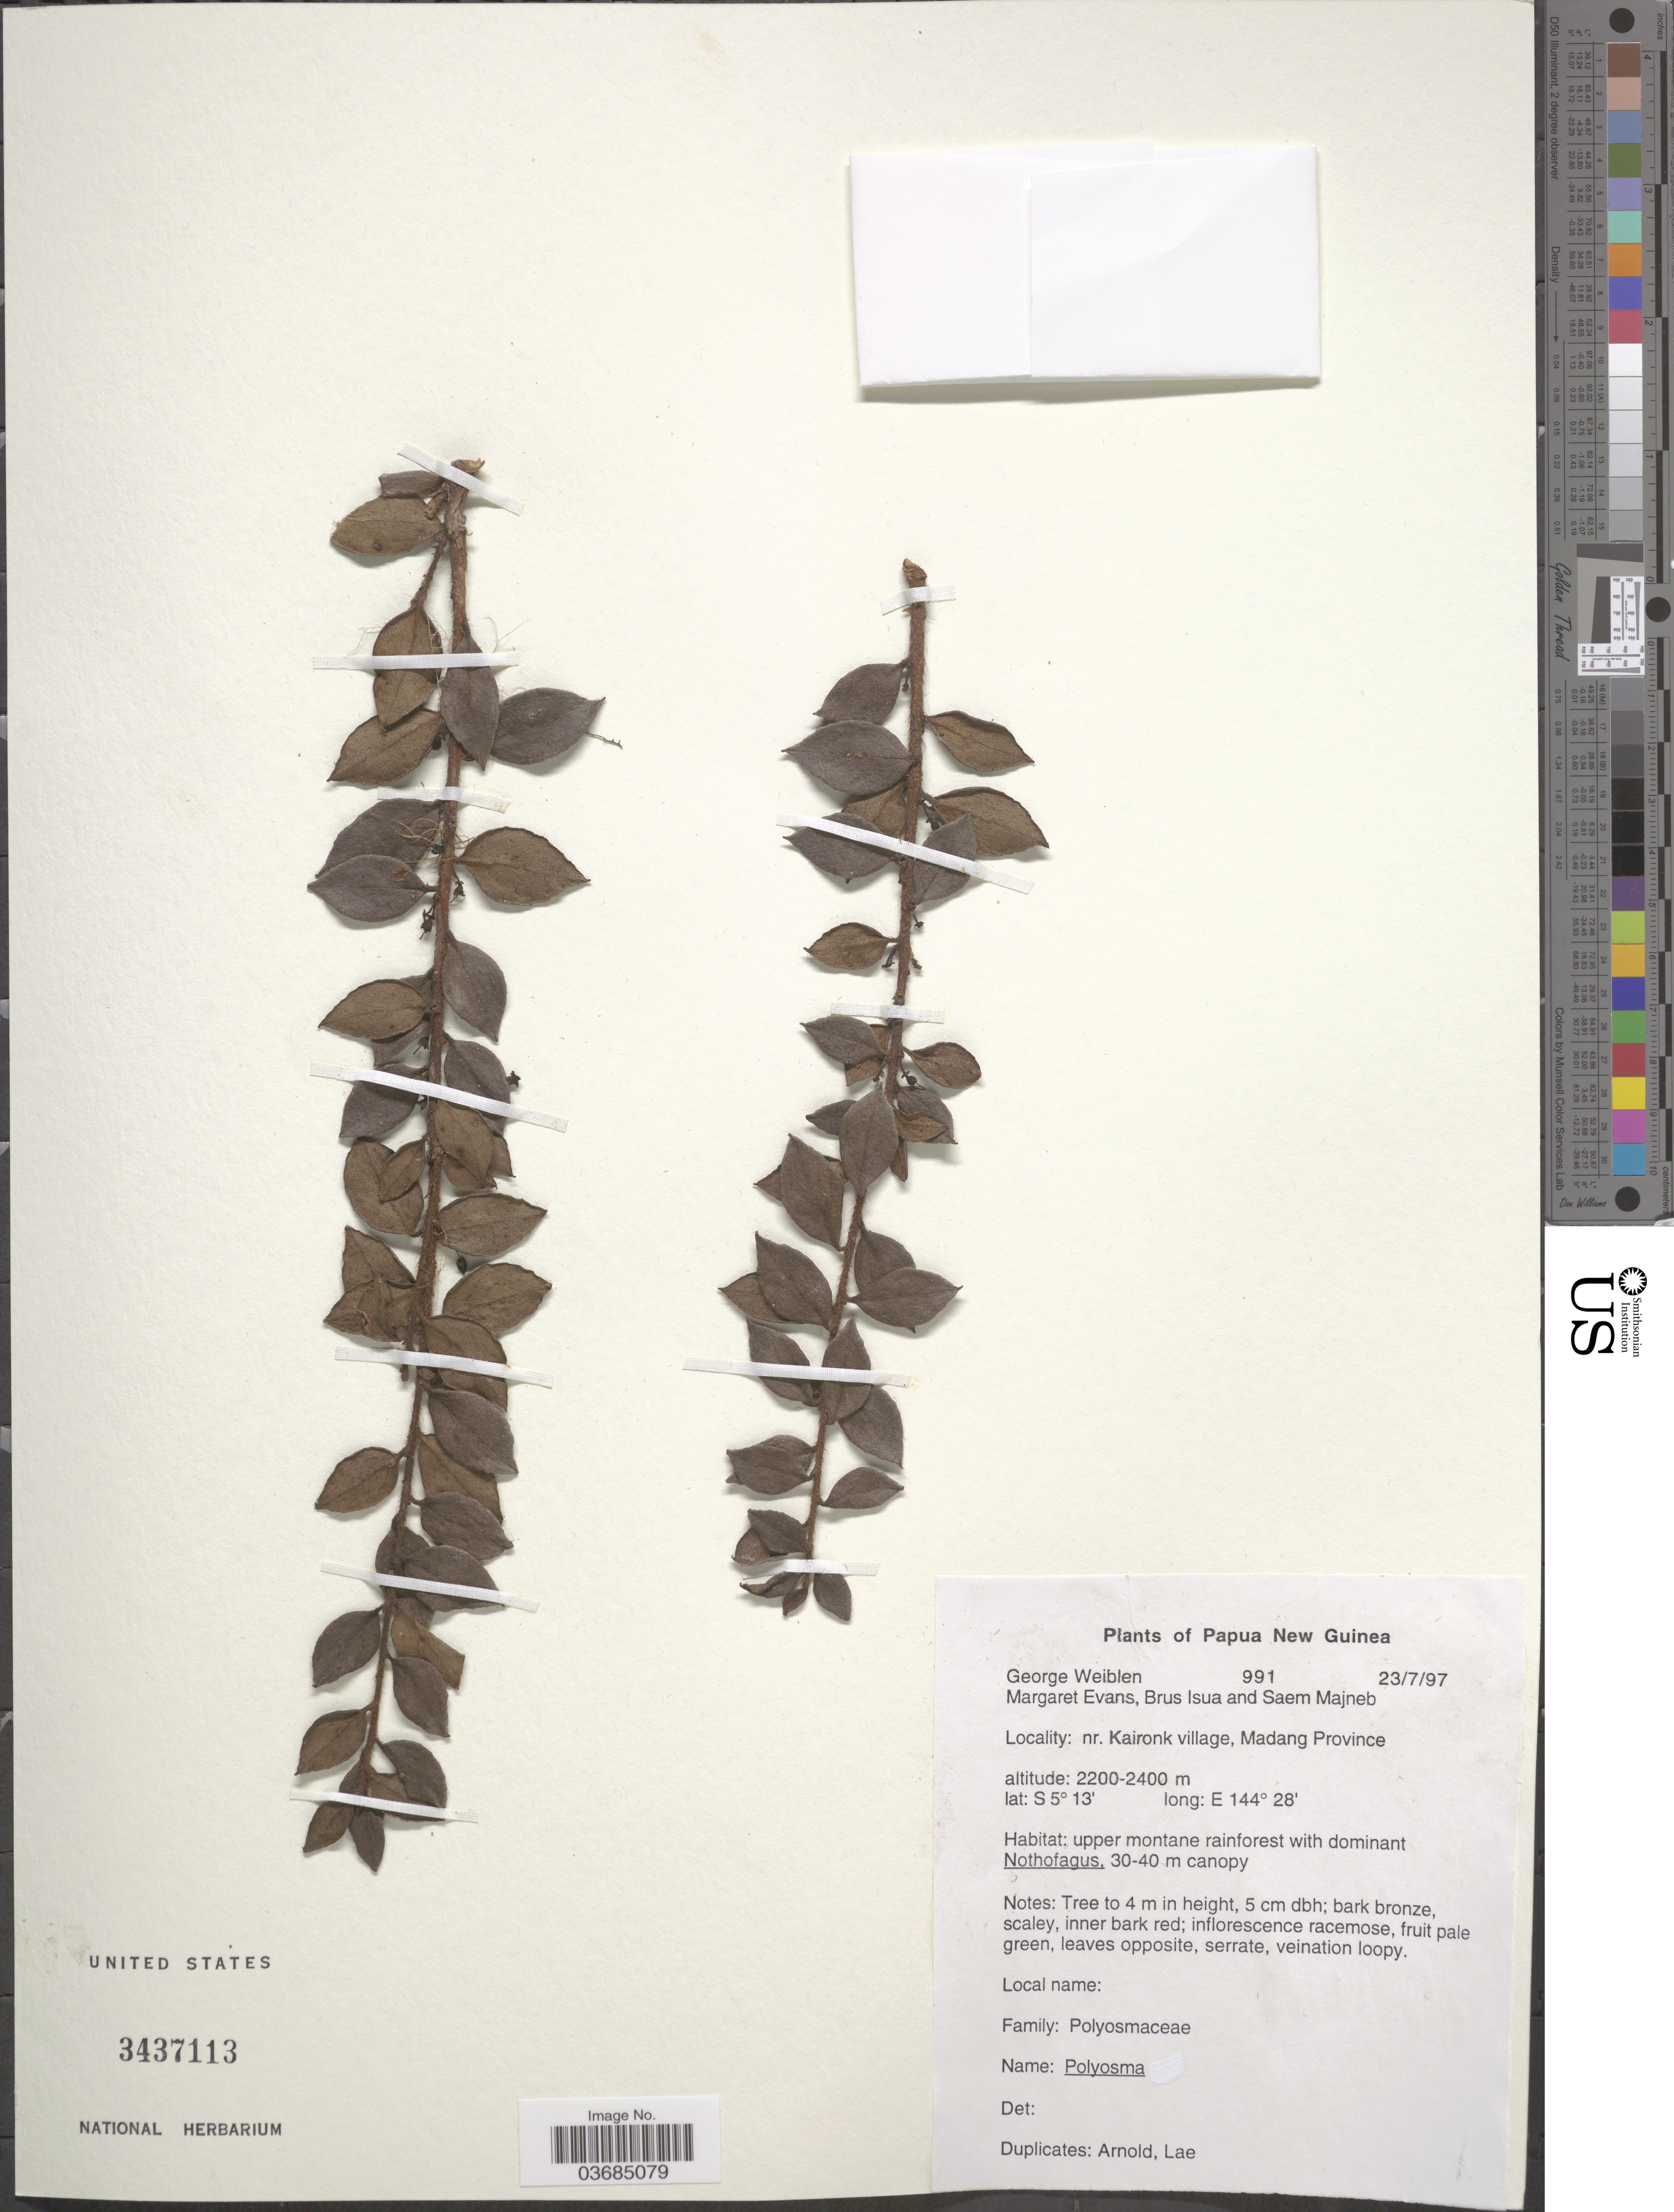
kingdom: Plantae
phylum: Tracheophyta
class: Magnoliopsida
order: Escalloniales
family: Escalloniaceae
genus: Polyosma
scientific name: Polyosma sp.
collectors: G. D. Weiblen, M. Evans, B. Isua & S. Majneb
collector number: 991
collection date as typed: Transcribed d/m/y: 23/7/97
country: Papua New Guinea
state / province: Madang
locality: Nr. Kaironk village.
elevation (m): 2200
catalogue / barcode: US 3437113